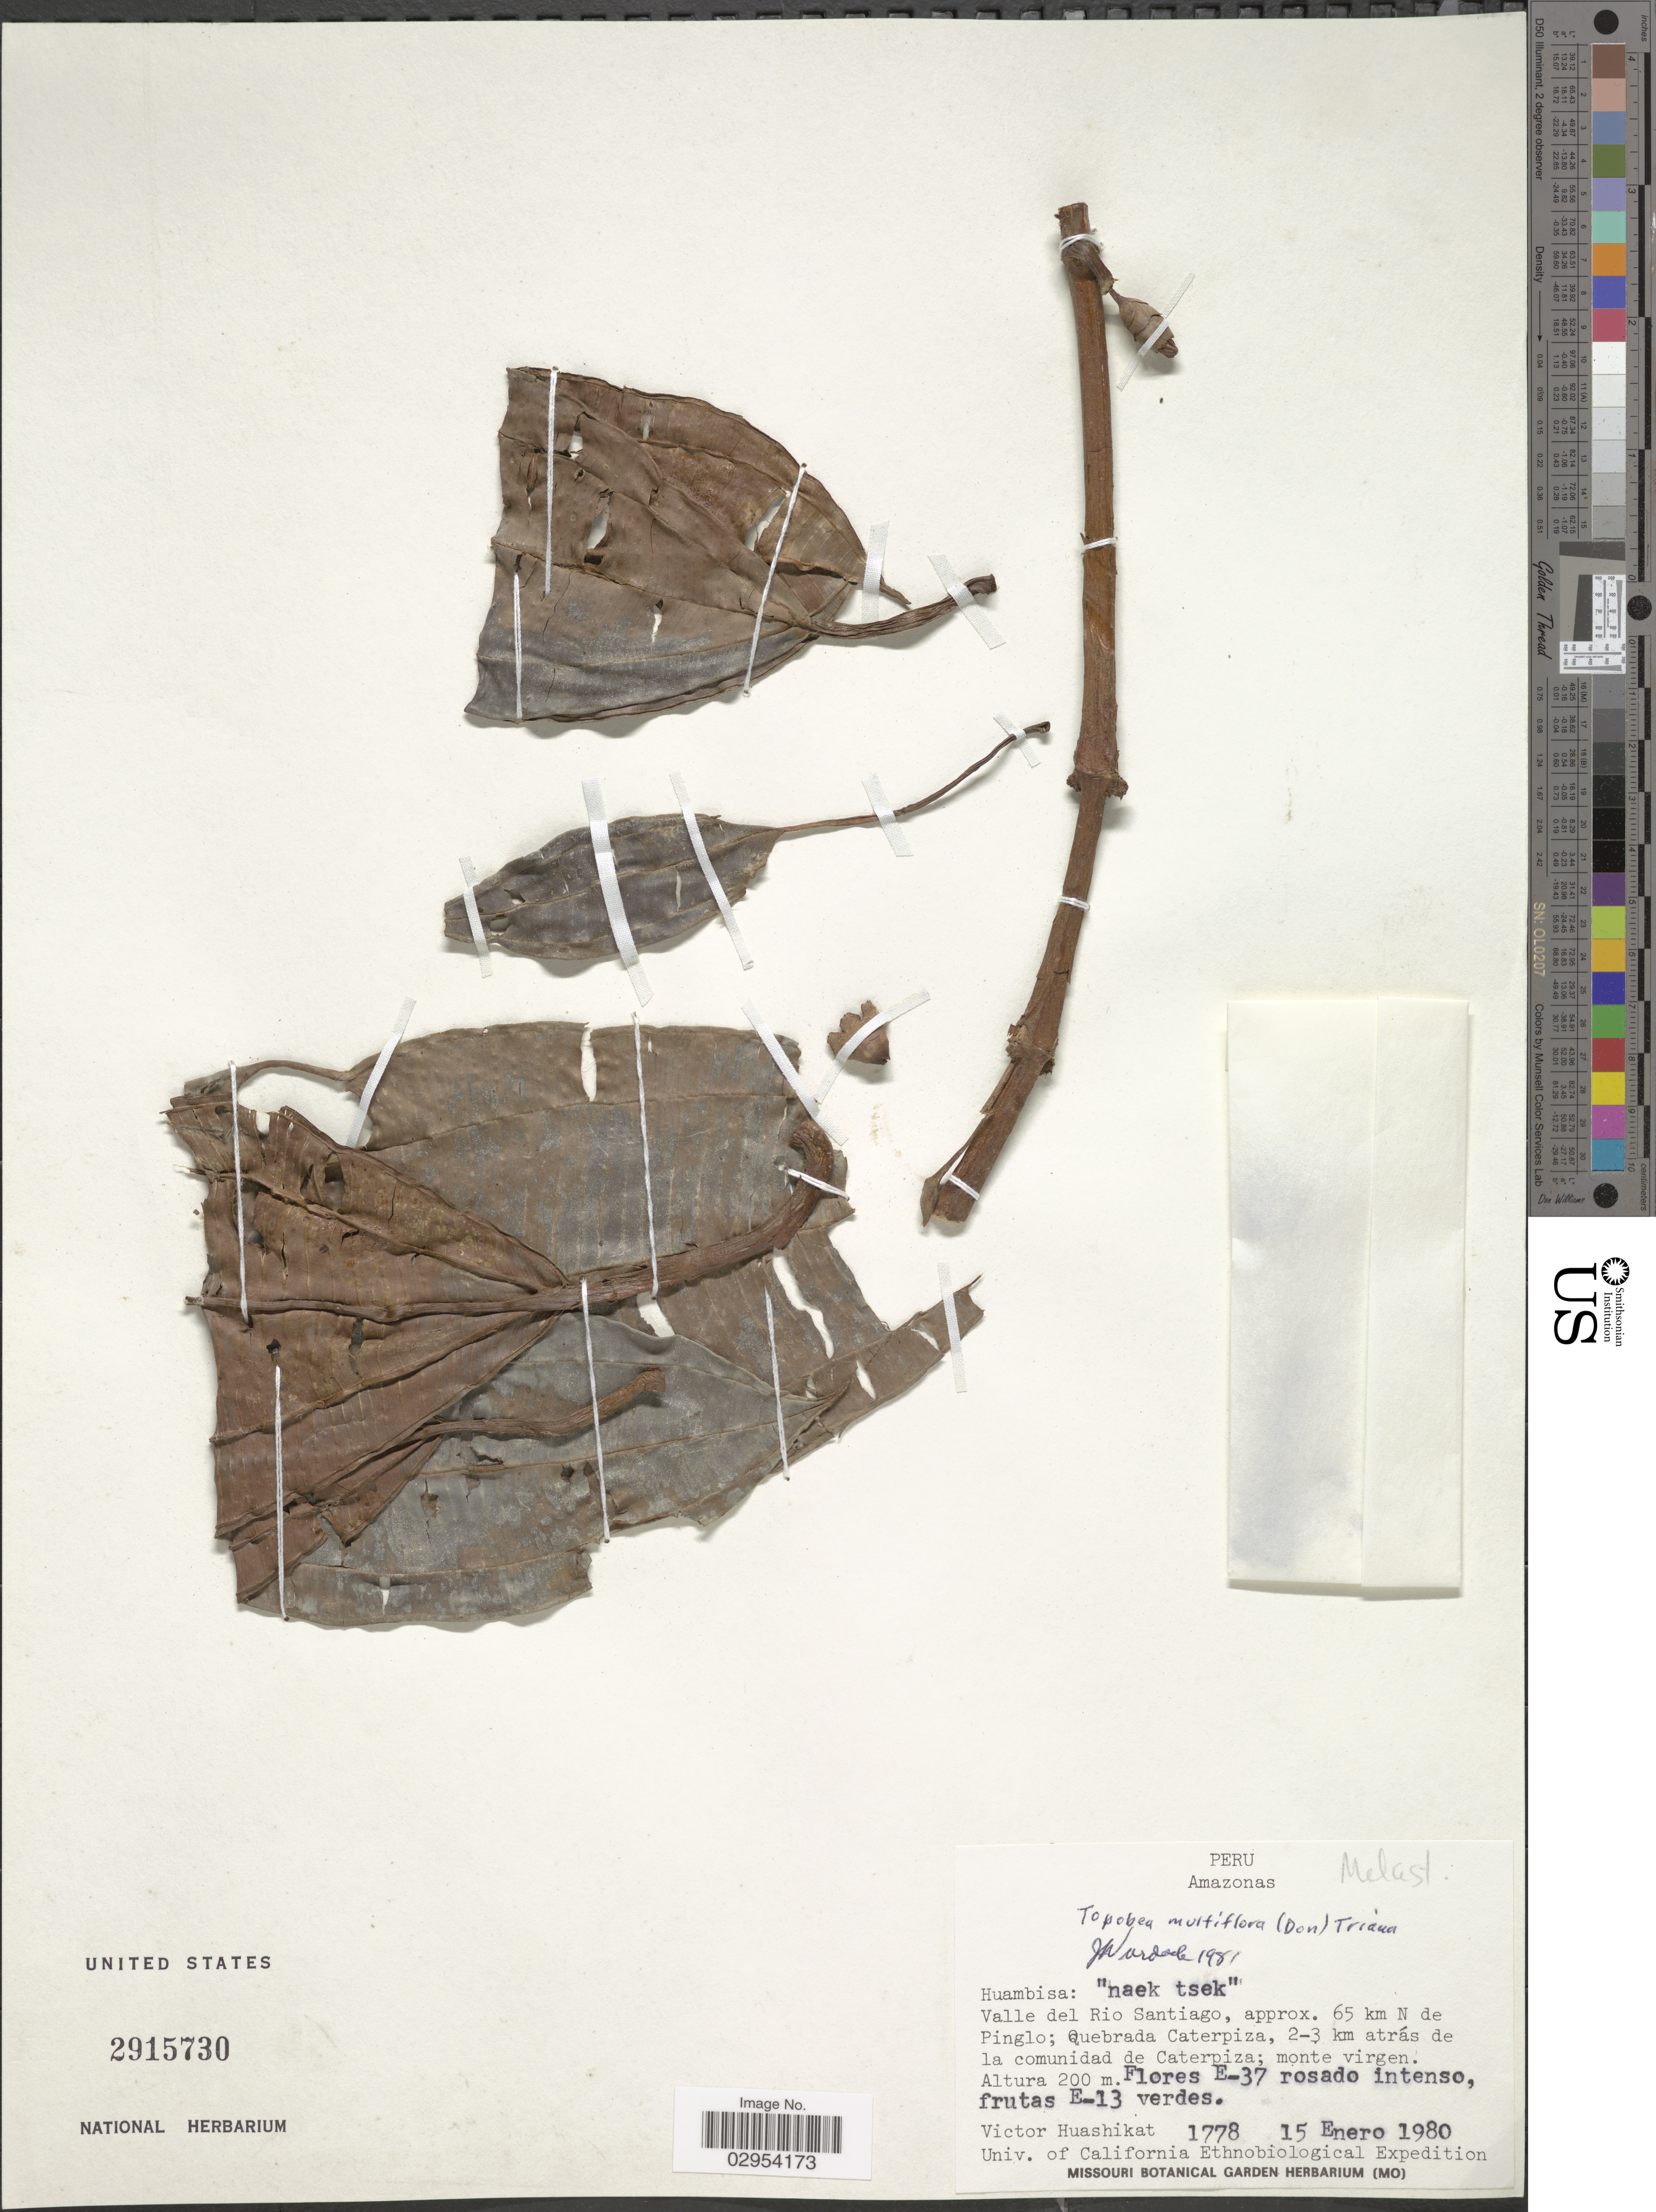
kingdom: Plantae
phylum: Tracheophyta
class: Magnoliopsida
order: Myrtales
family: Melastomataceae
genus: Topobea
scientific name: Topobea multiflora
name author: (D. Don) Triana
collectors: V. Huashikat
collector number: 1778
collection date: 1980-01-15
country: Peru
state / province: Amazonas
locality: Valle del Rio Santiago, approx. 65 km N de Pinglo; Quebrada Caterpiza, 2-3 km atrás de la comunidad de Caterpiza.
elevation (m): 200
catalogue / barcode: US 2915730